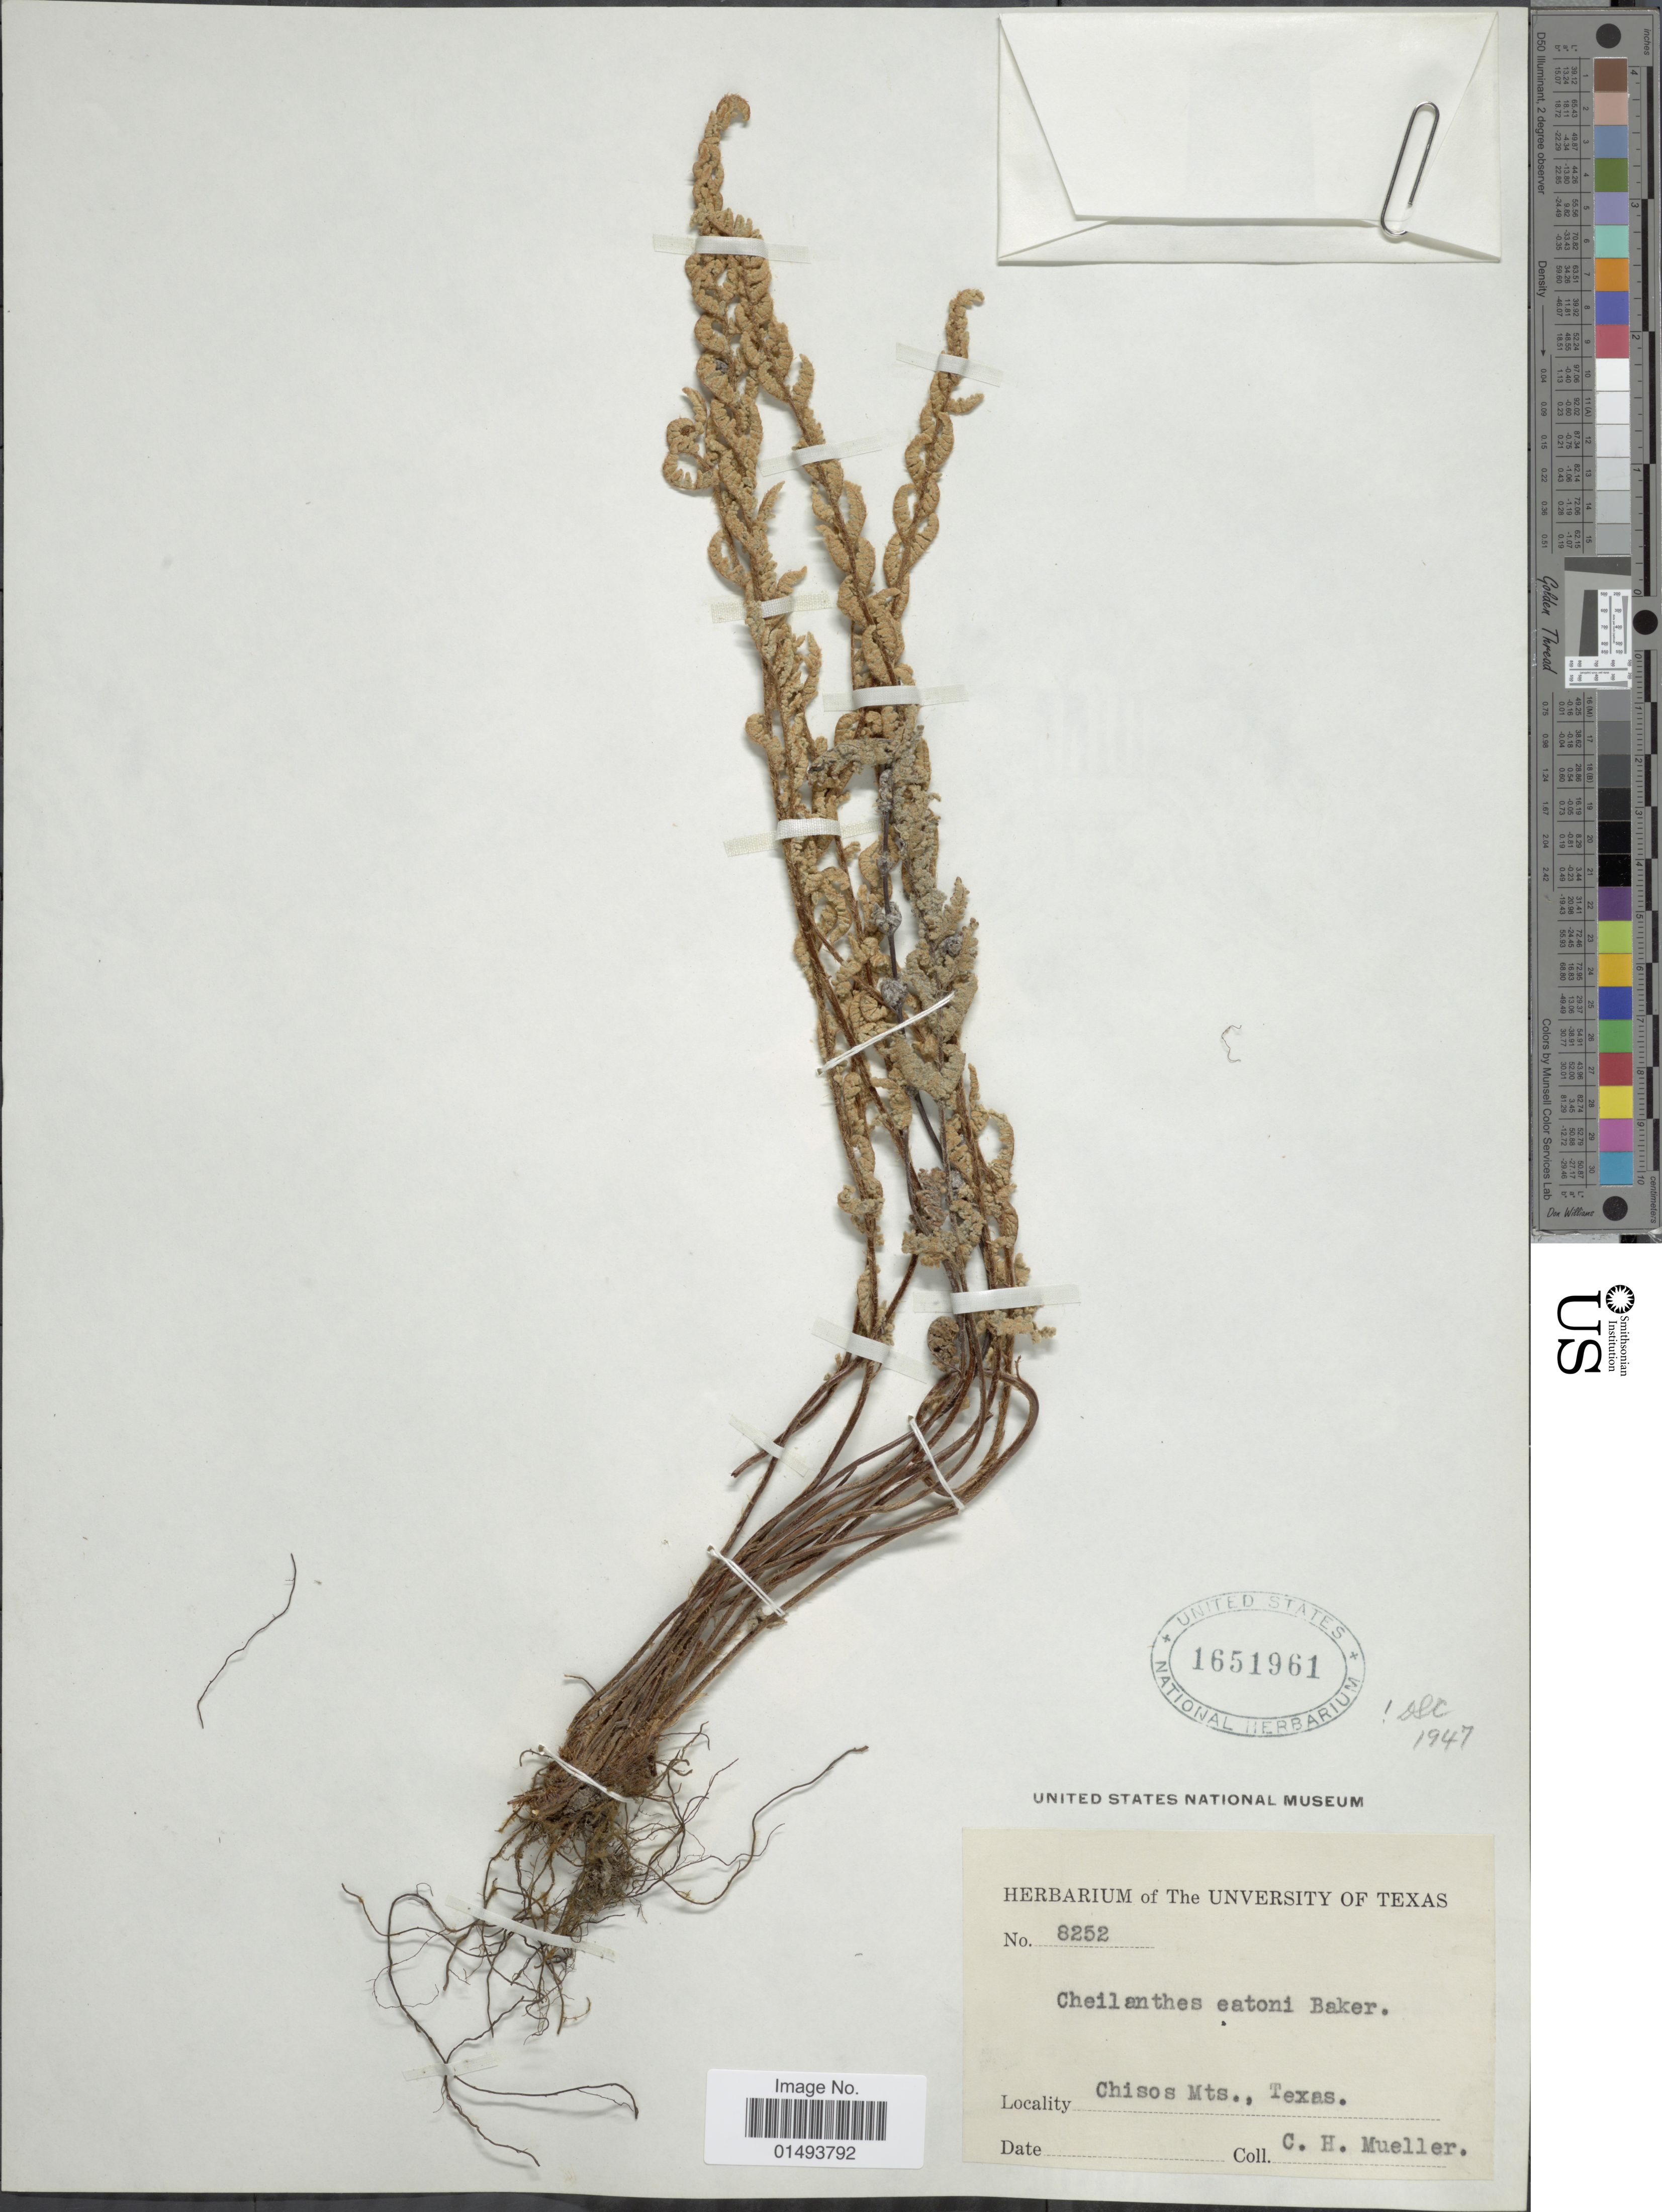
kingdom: Plantae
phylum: Tracheophyta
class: Polypodiopsida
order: Polypodiales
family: Pteridaceae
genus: Myriopteris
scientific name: Myriopteris rufa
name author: Fée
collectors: C. H. Mueller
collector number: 8252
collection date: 1947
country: United States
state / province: Texas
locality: Chisos Mts.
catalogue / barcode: US 1651961